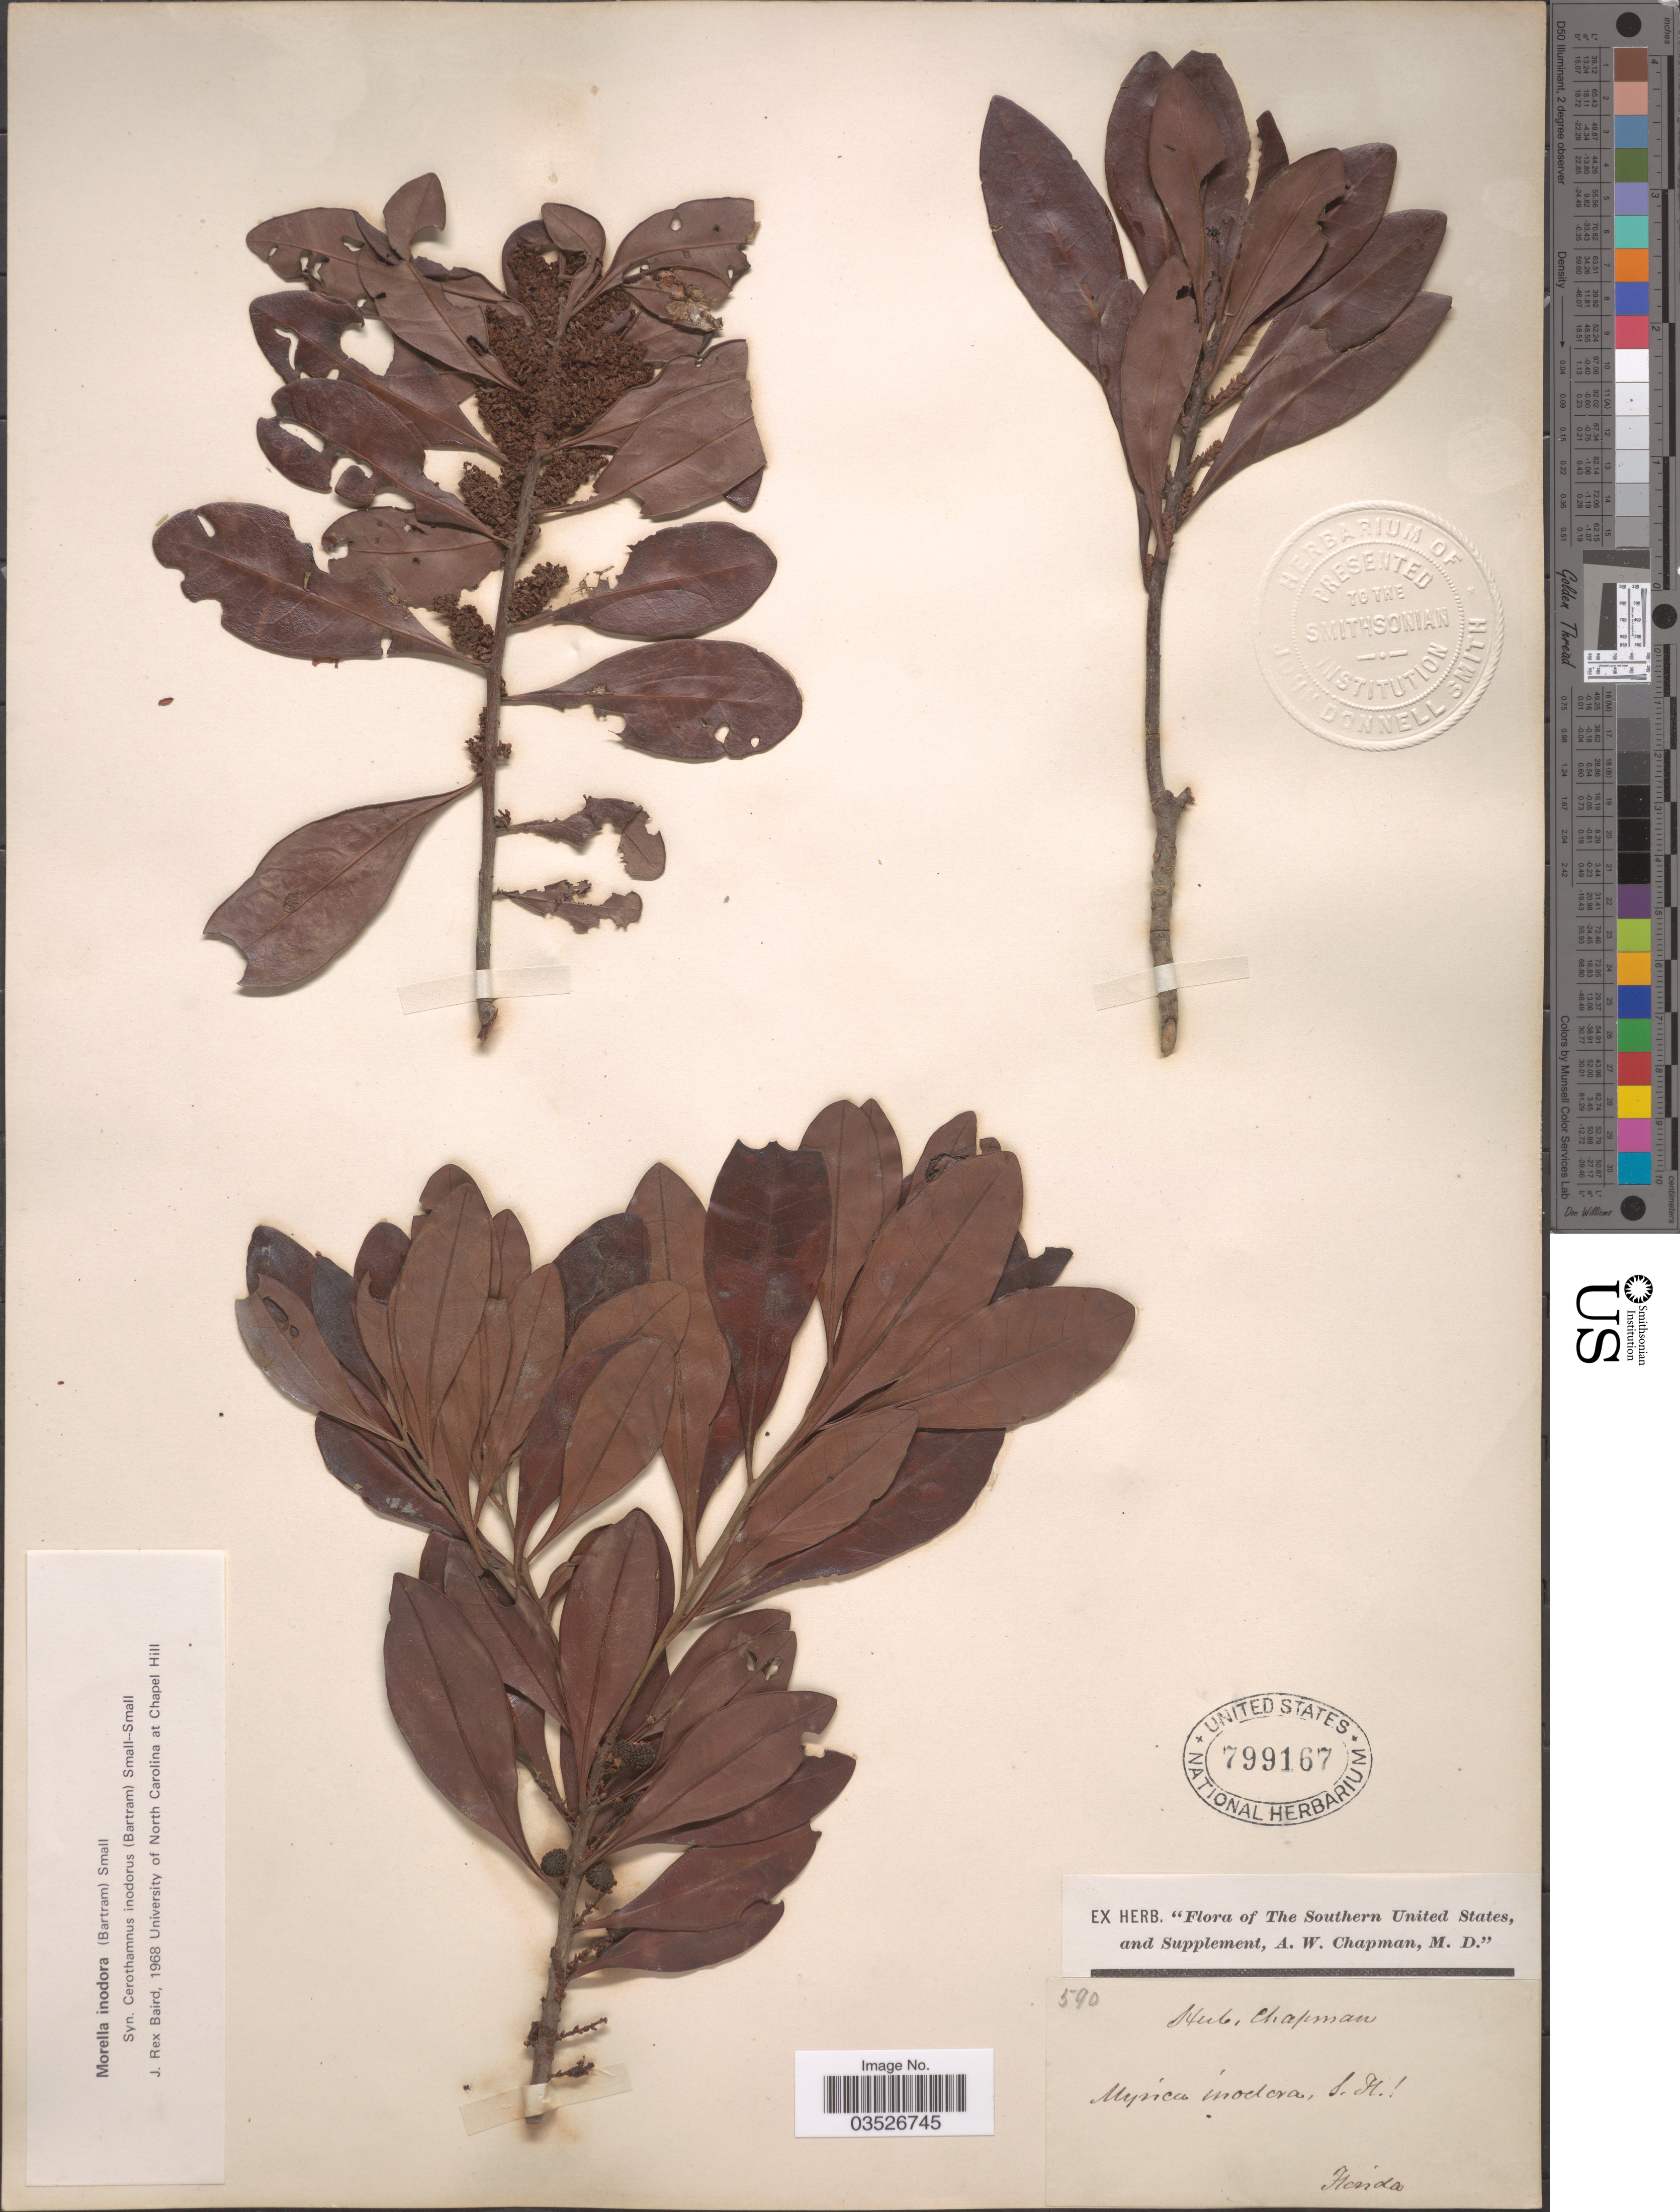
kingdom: Plantae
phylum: Tracheophyta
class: Magnoliopsida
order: Fagales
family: Myricaceae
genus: Morella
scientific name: Morella inodora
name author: (W. Bartram) Small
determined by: Baird, James Rex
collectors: ex herb. A.W. Chapman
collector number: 590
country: United States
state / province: Florida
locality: The Southern United States.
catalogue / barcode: US 799167